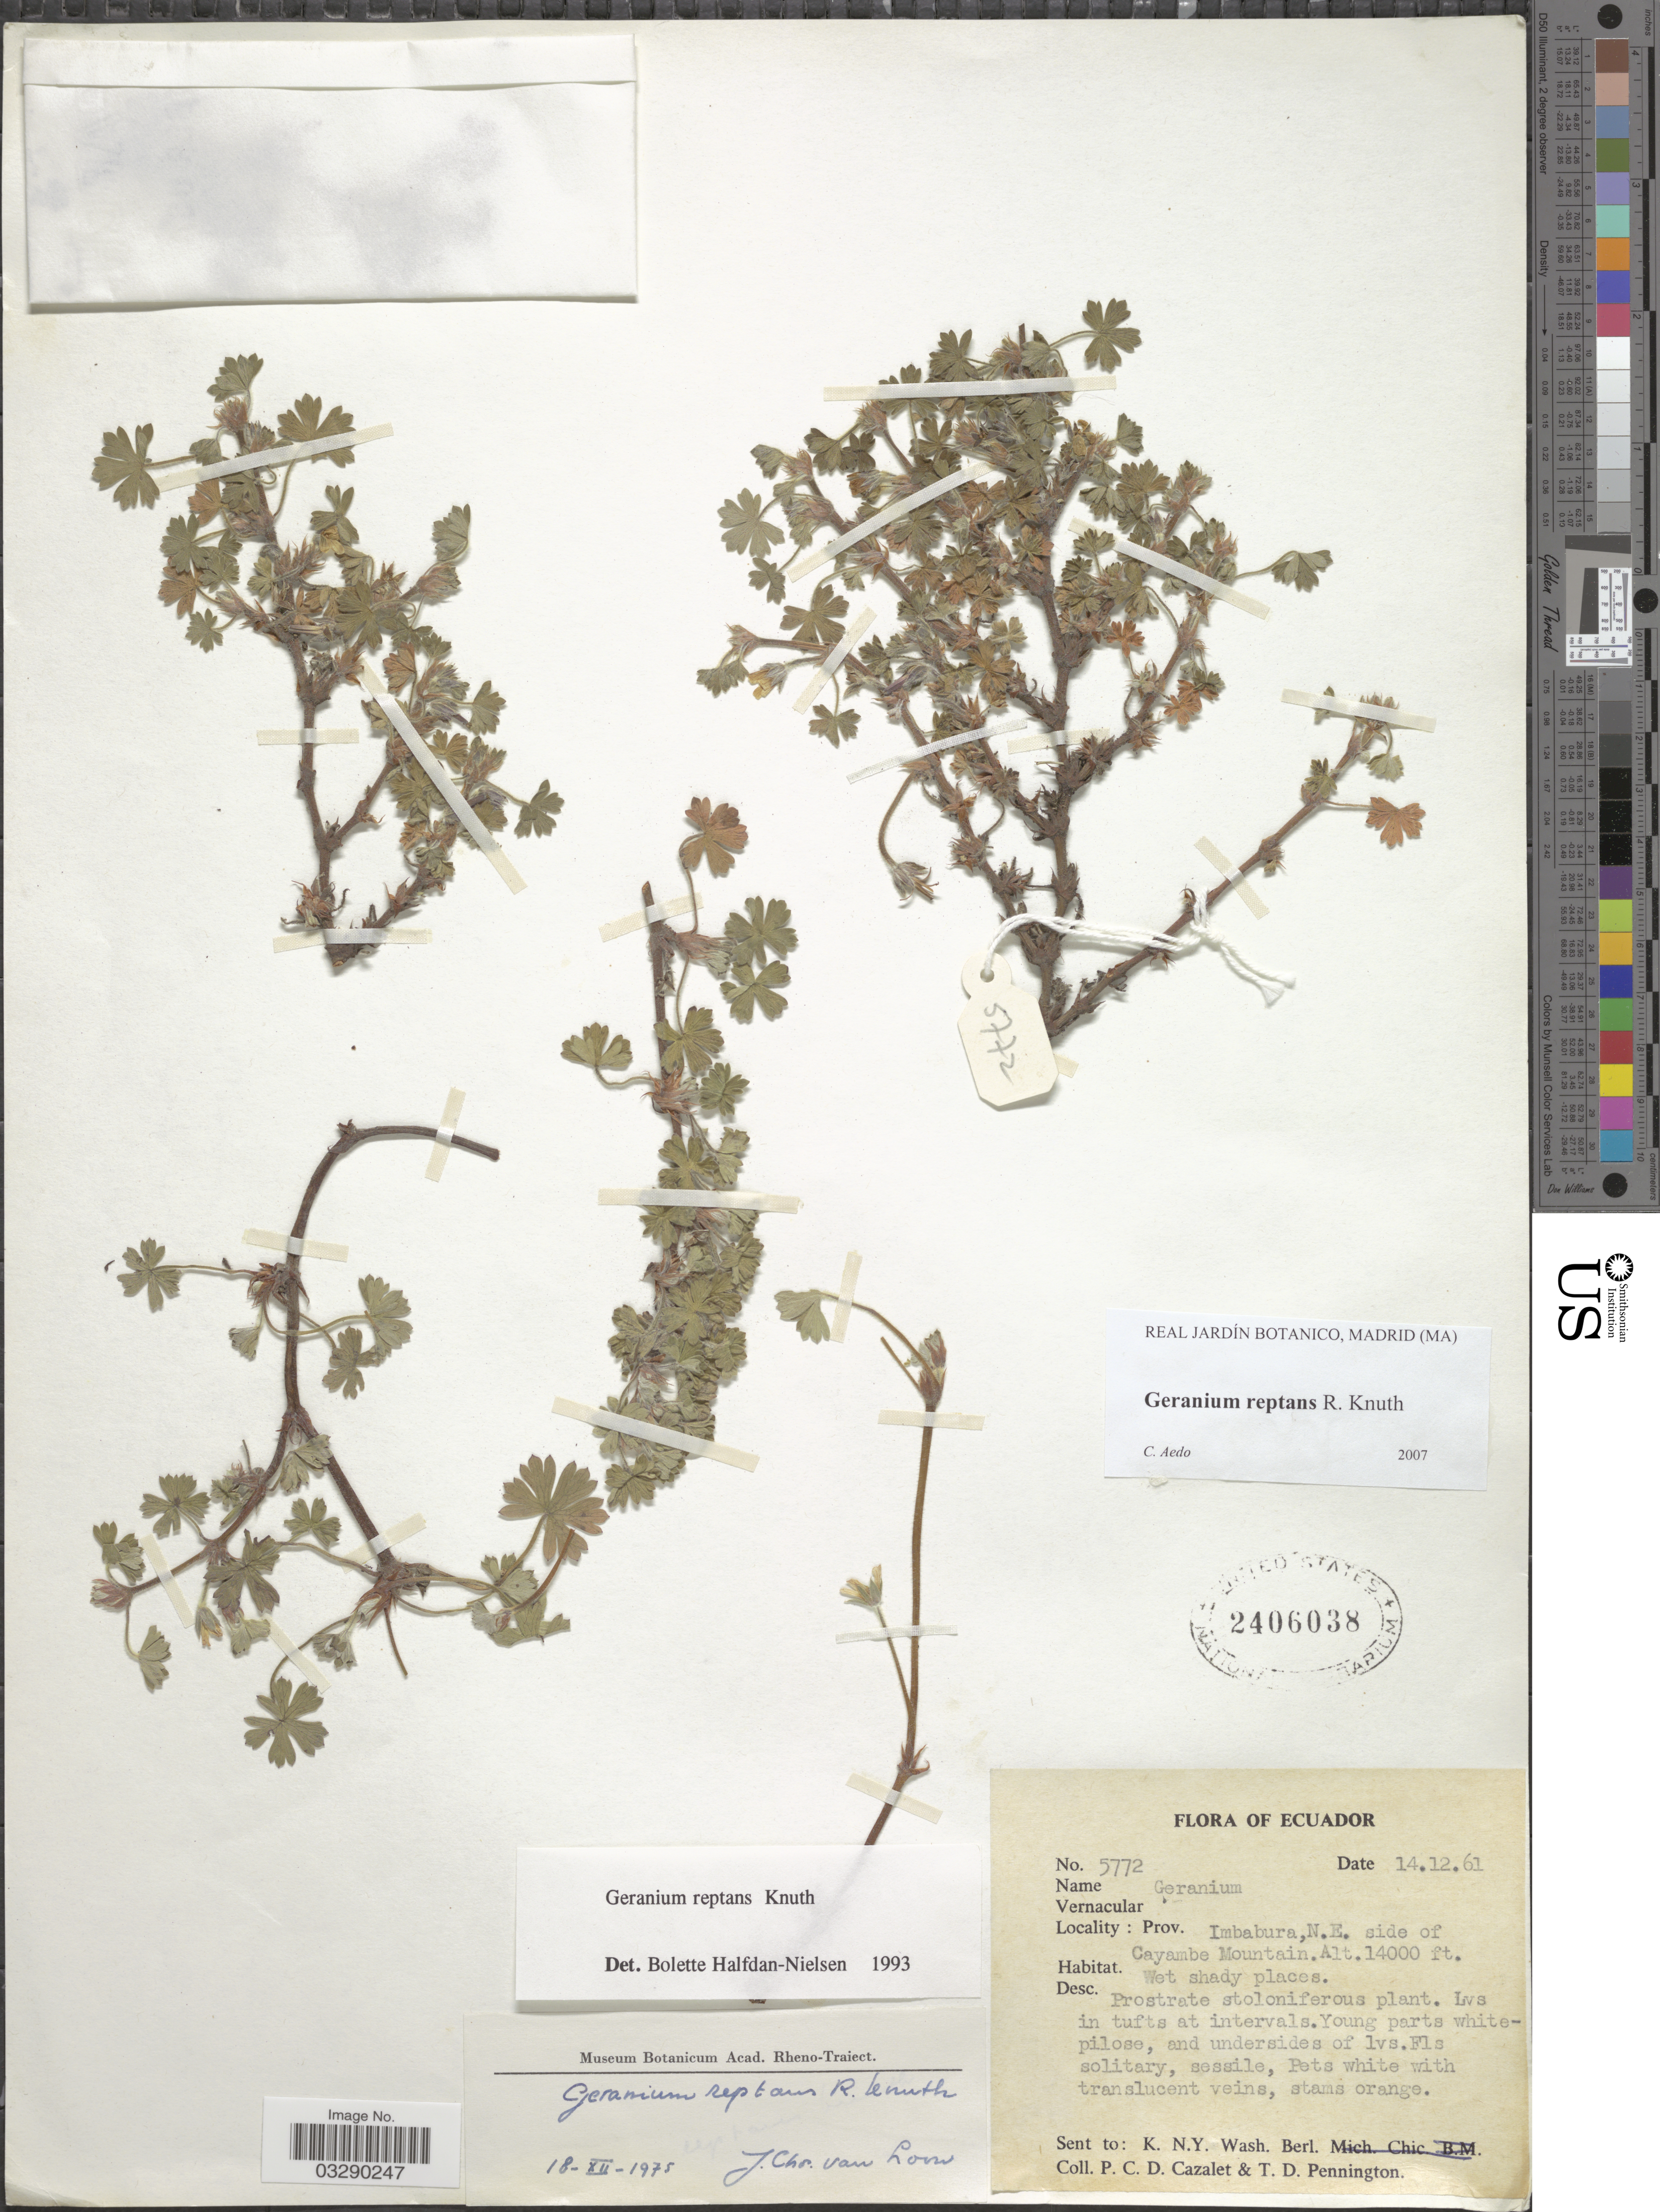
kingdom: Plantae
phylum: Tracheophyta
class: Magnoliopsida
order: Geraniales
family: Geraniaceae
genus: Geranium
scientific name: Geranium reptans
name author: R. Knuth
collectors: P. C. D. Cazalet & T. D. Pennington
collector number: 5772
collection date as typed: Transcribed d/m/y: 14/12/61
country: Ecuador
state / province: Imbabura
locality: N.E. side of Cayambe Mountain.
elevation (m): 4267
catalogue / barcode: US 2406038